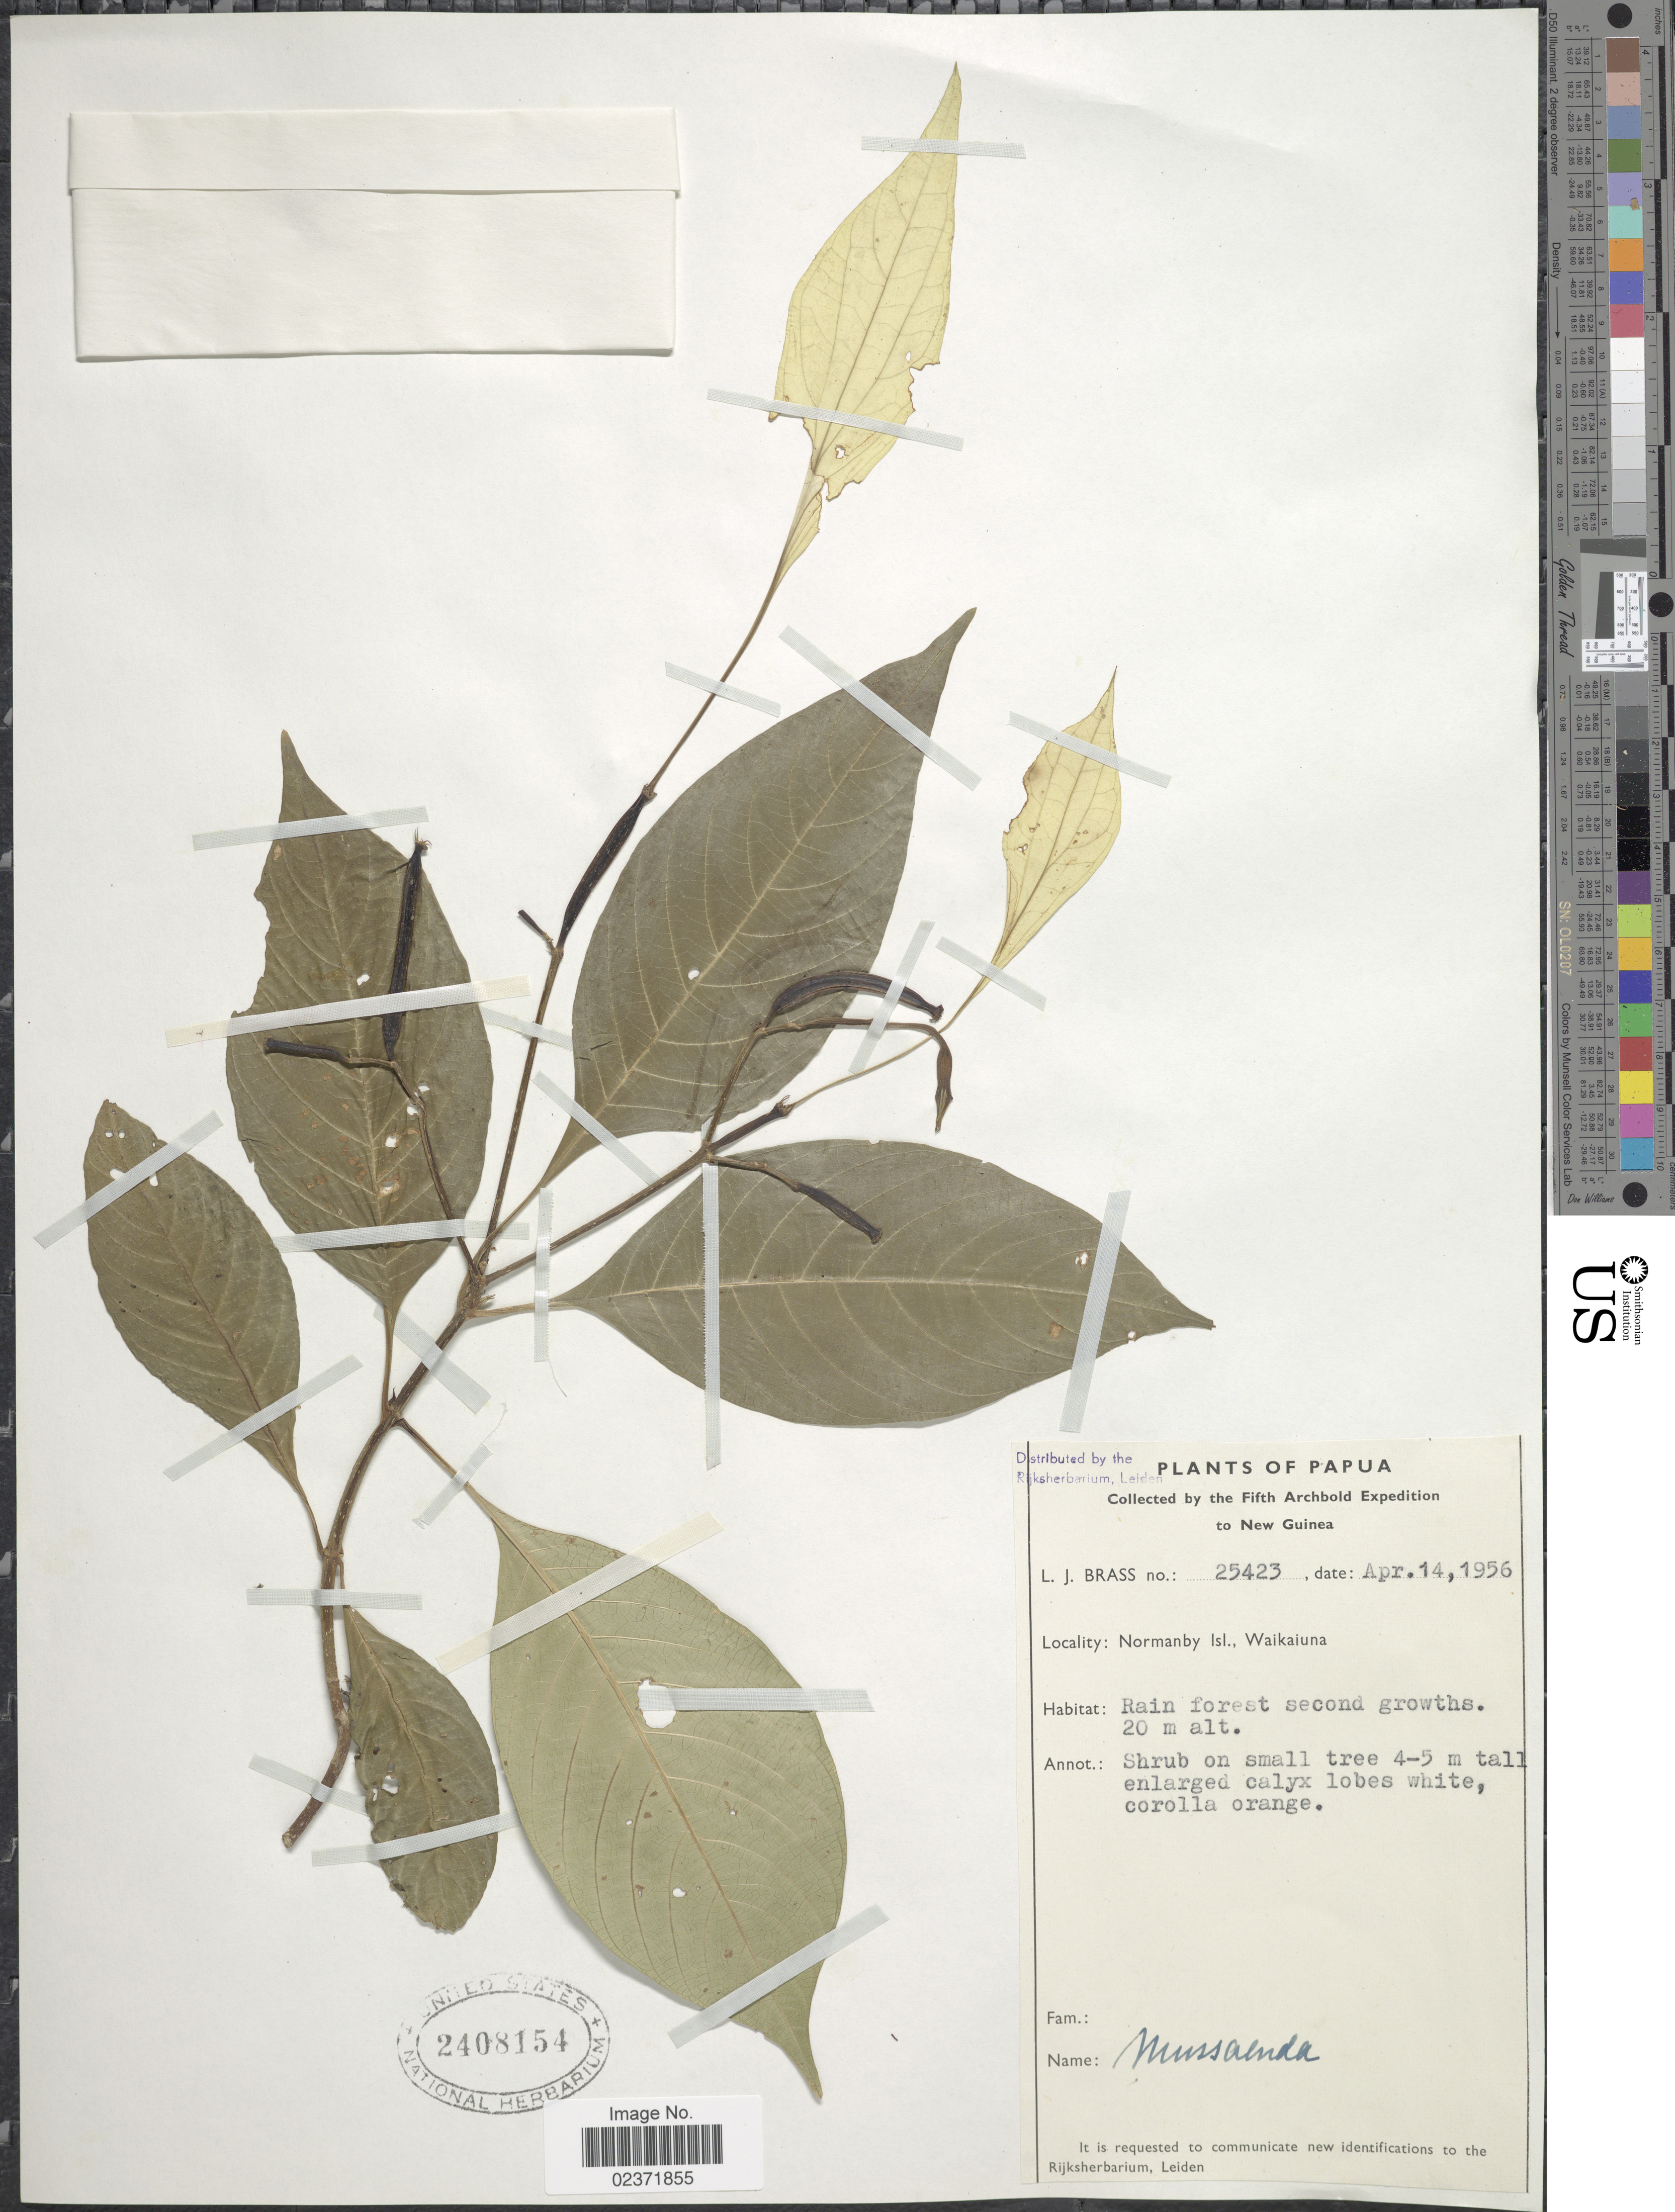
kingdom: Plantae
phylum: Tracheophyta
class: Magnoliopsida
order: Gentianales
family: Rubiaceae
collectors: L. J. Brass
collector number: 25423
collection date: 1956-04-14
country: Papua New Guinea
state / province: Milne Bay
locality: Papua, New Guinea, Normanby Isl., Waikaiuna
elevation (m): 20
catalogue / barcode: US 2408154